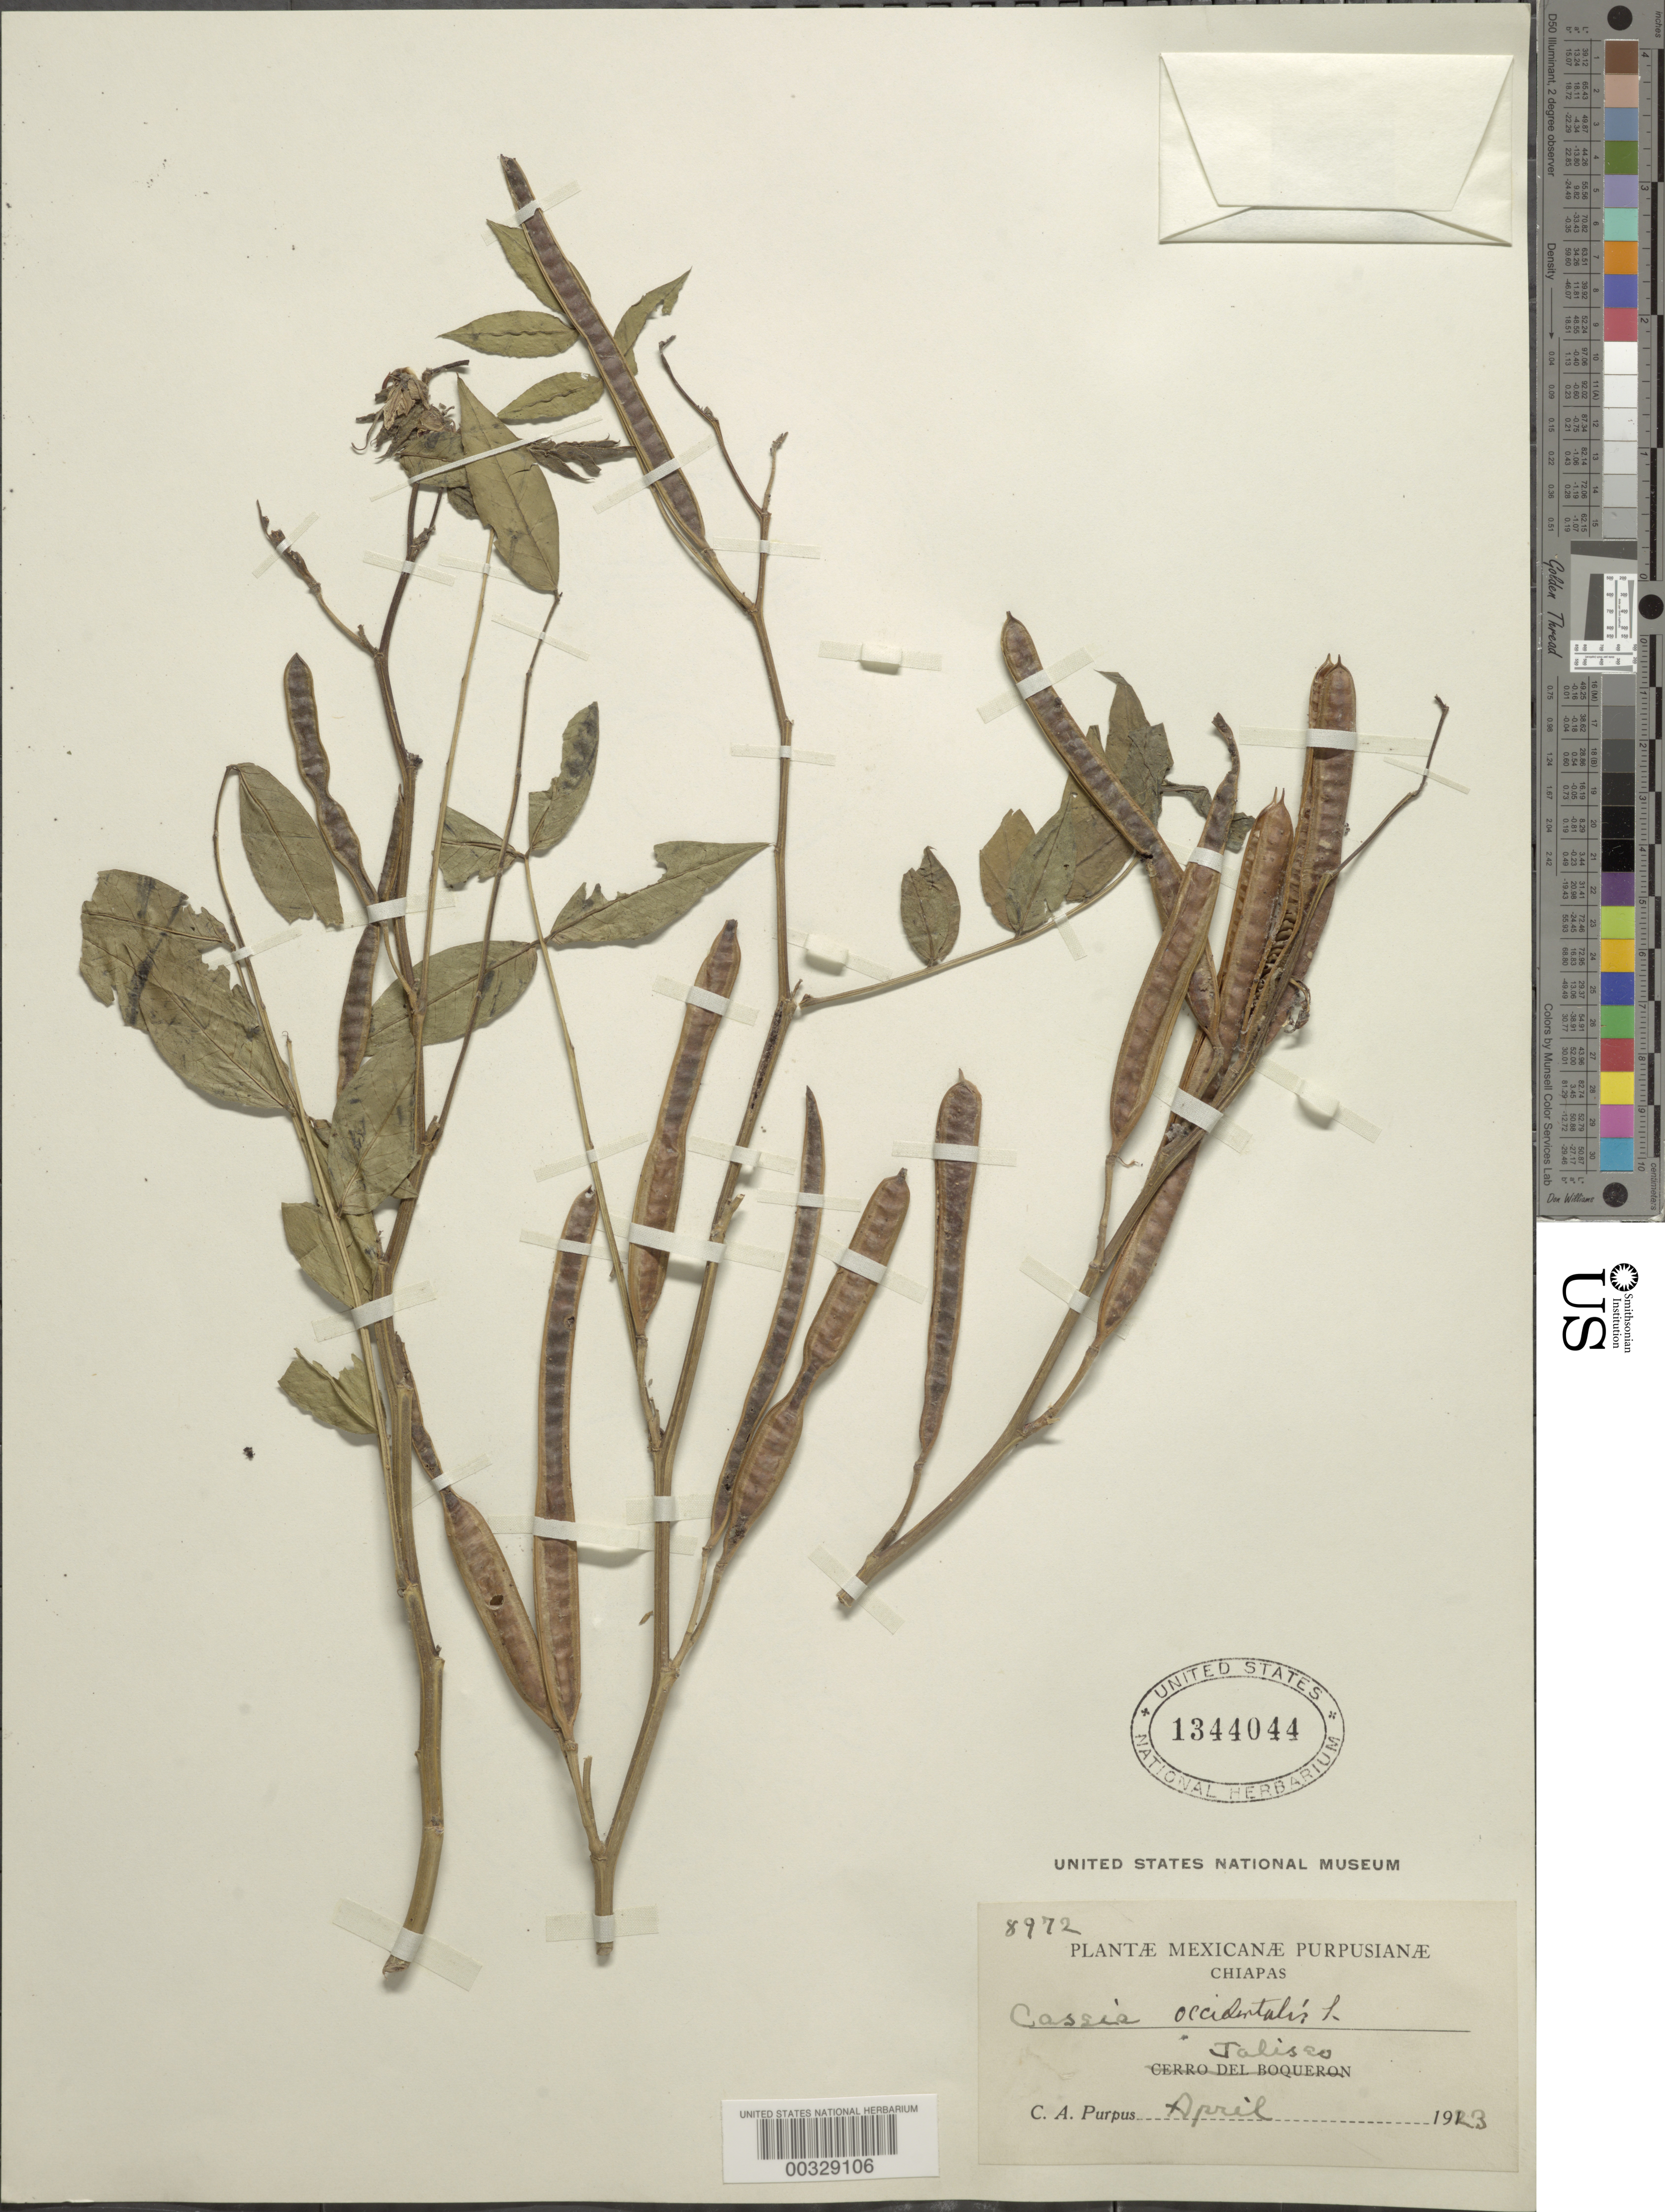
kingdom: Plantae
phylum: Tracheophyta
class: Magnoliopsida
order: Fabales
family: Fabaceae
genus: Senna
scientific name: Senna occidentalis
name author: (L.) Link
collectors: C. A. Purpus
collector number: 8972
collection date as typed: Apr 1923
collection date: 1923-04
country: Mexico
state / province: Chiapas / Jalisco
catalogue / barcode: US 1344044